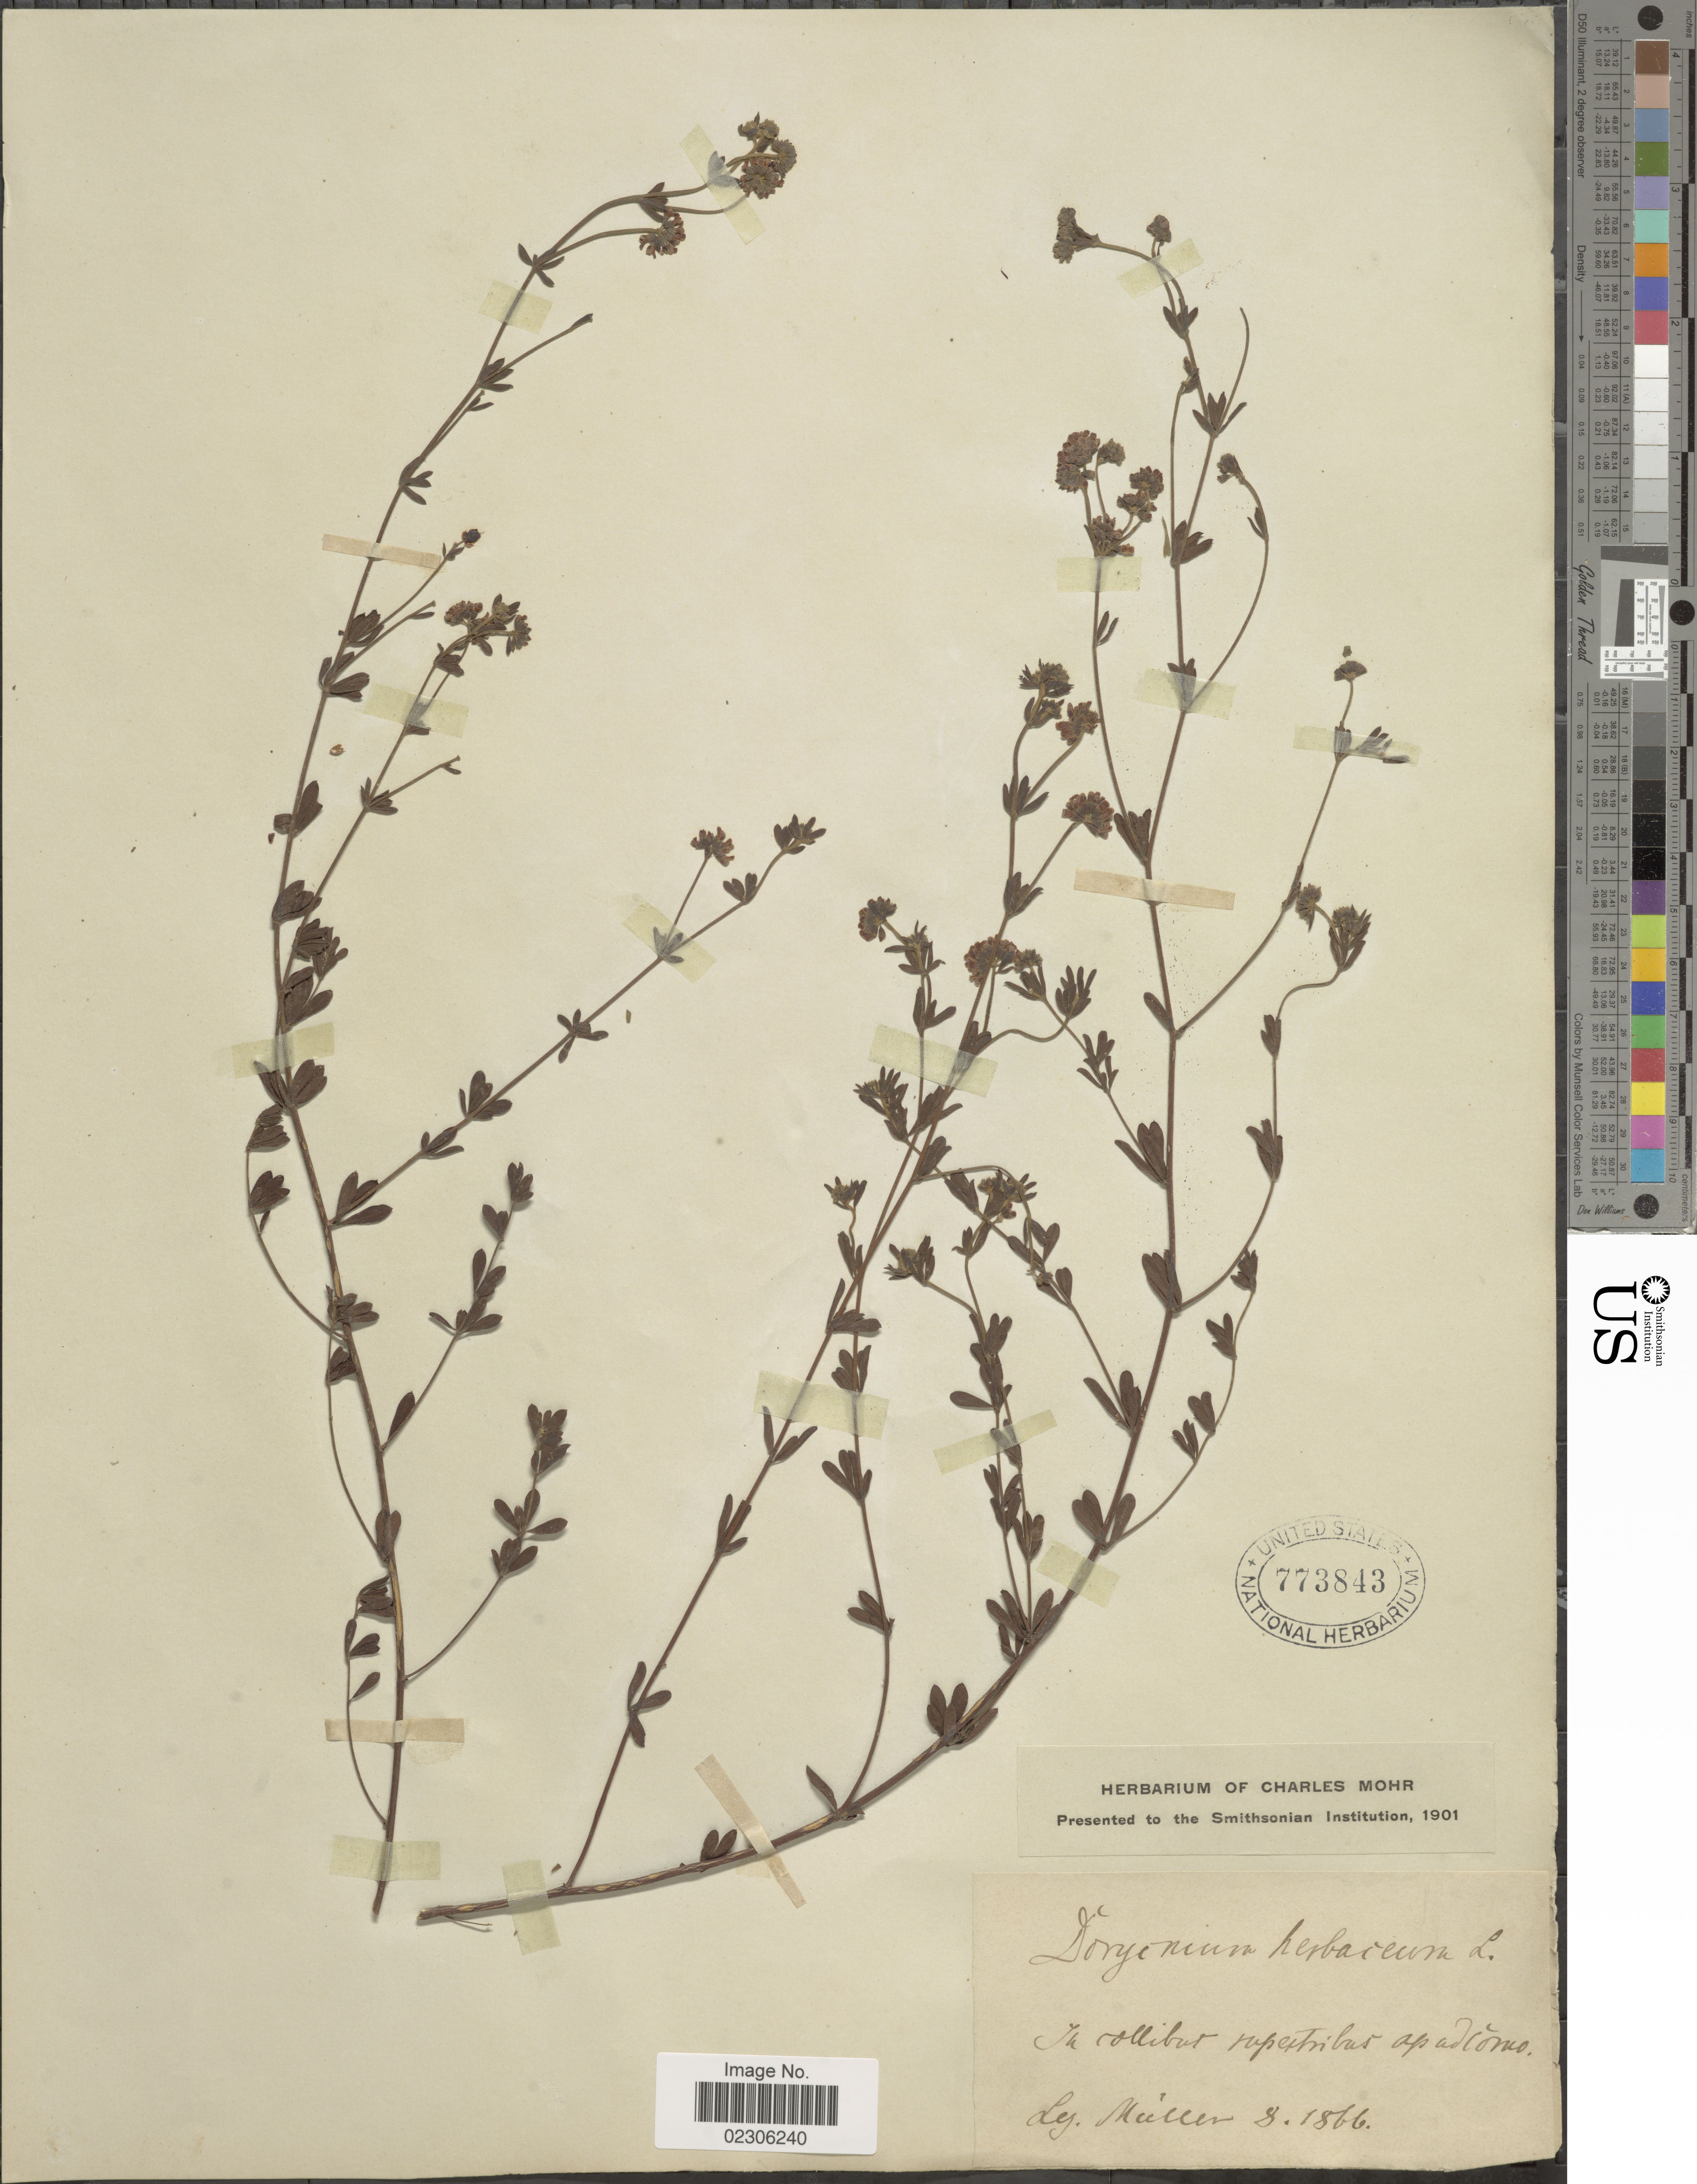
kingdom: Plantae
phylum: Tracheophyta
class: Magnoliopsida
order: Fabales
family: Fabaceae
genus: Dorycnium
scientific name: Dorycnium herbaceum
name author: Vill.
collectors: -- Müller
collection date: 1866-08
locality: In collibus repristribus ap adcomo [interpreted]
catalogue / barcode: US 773843